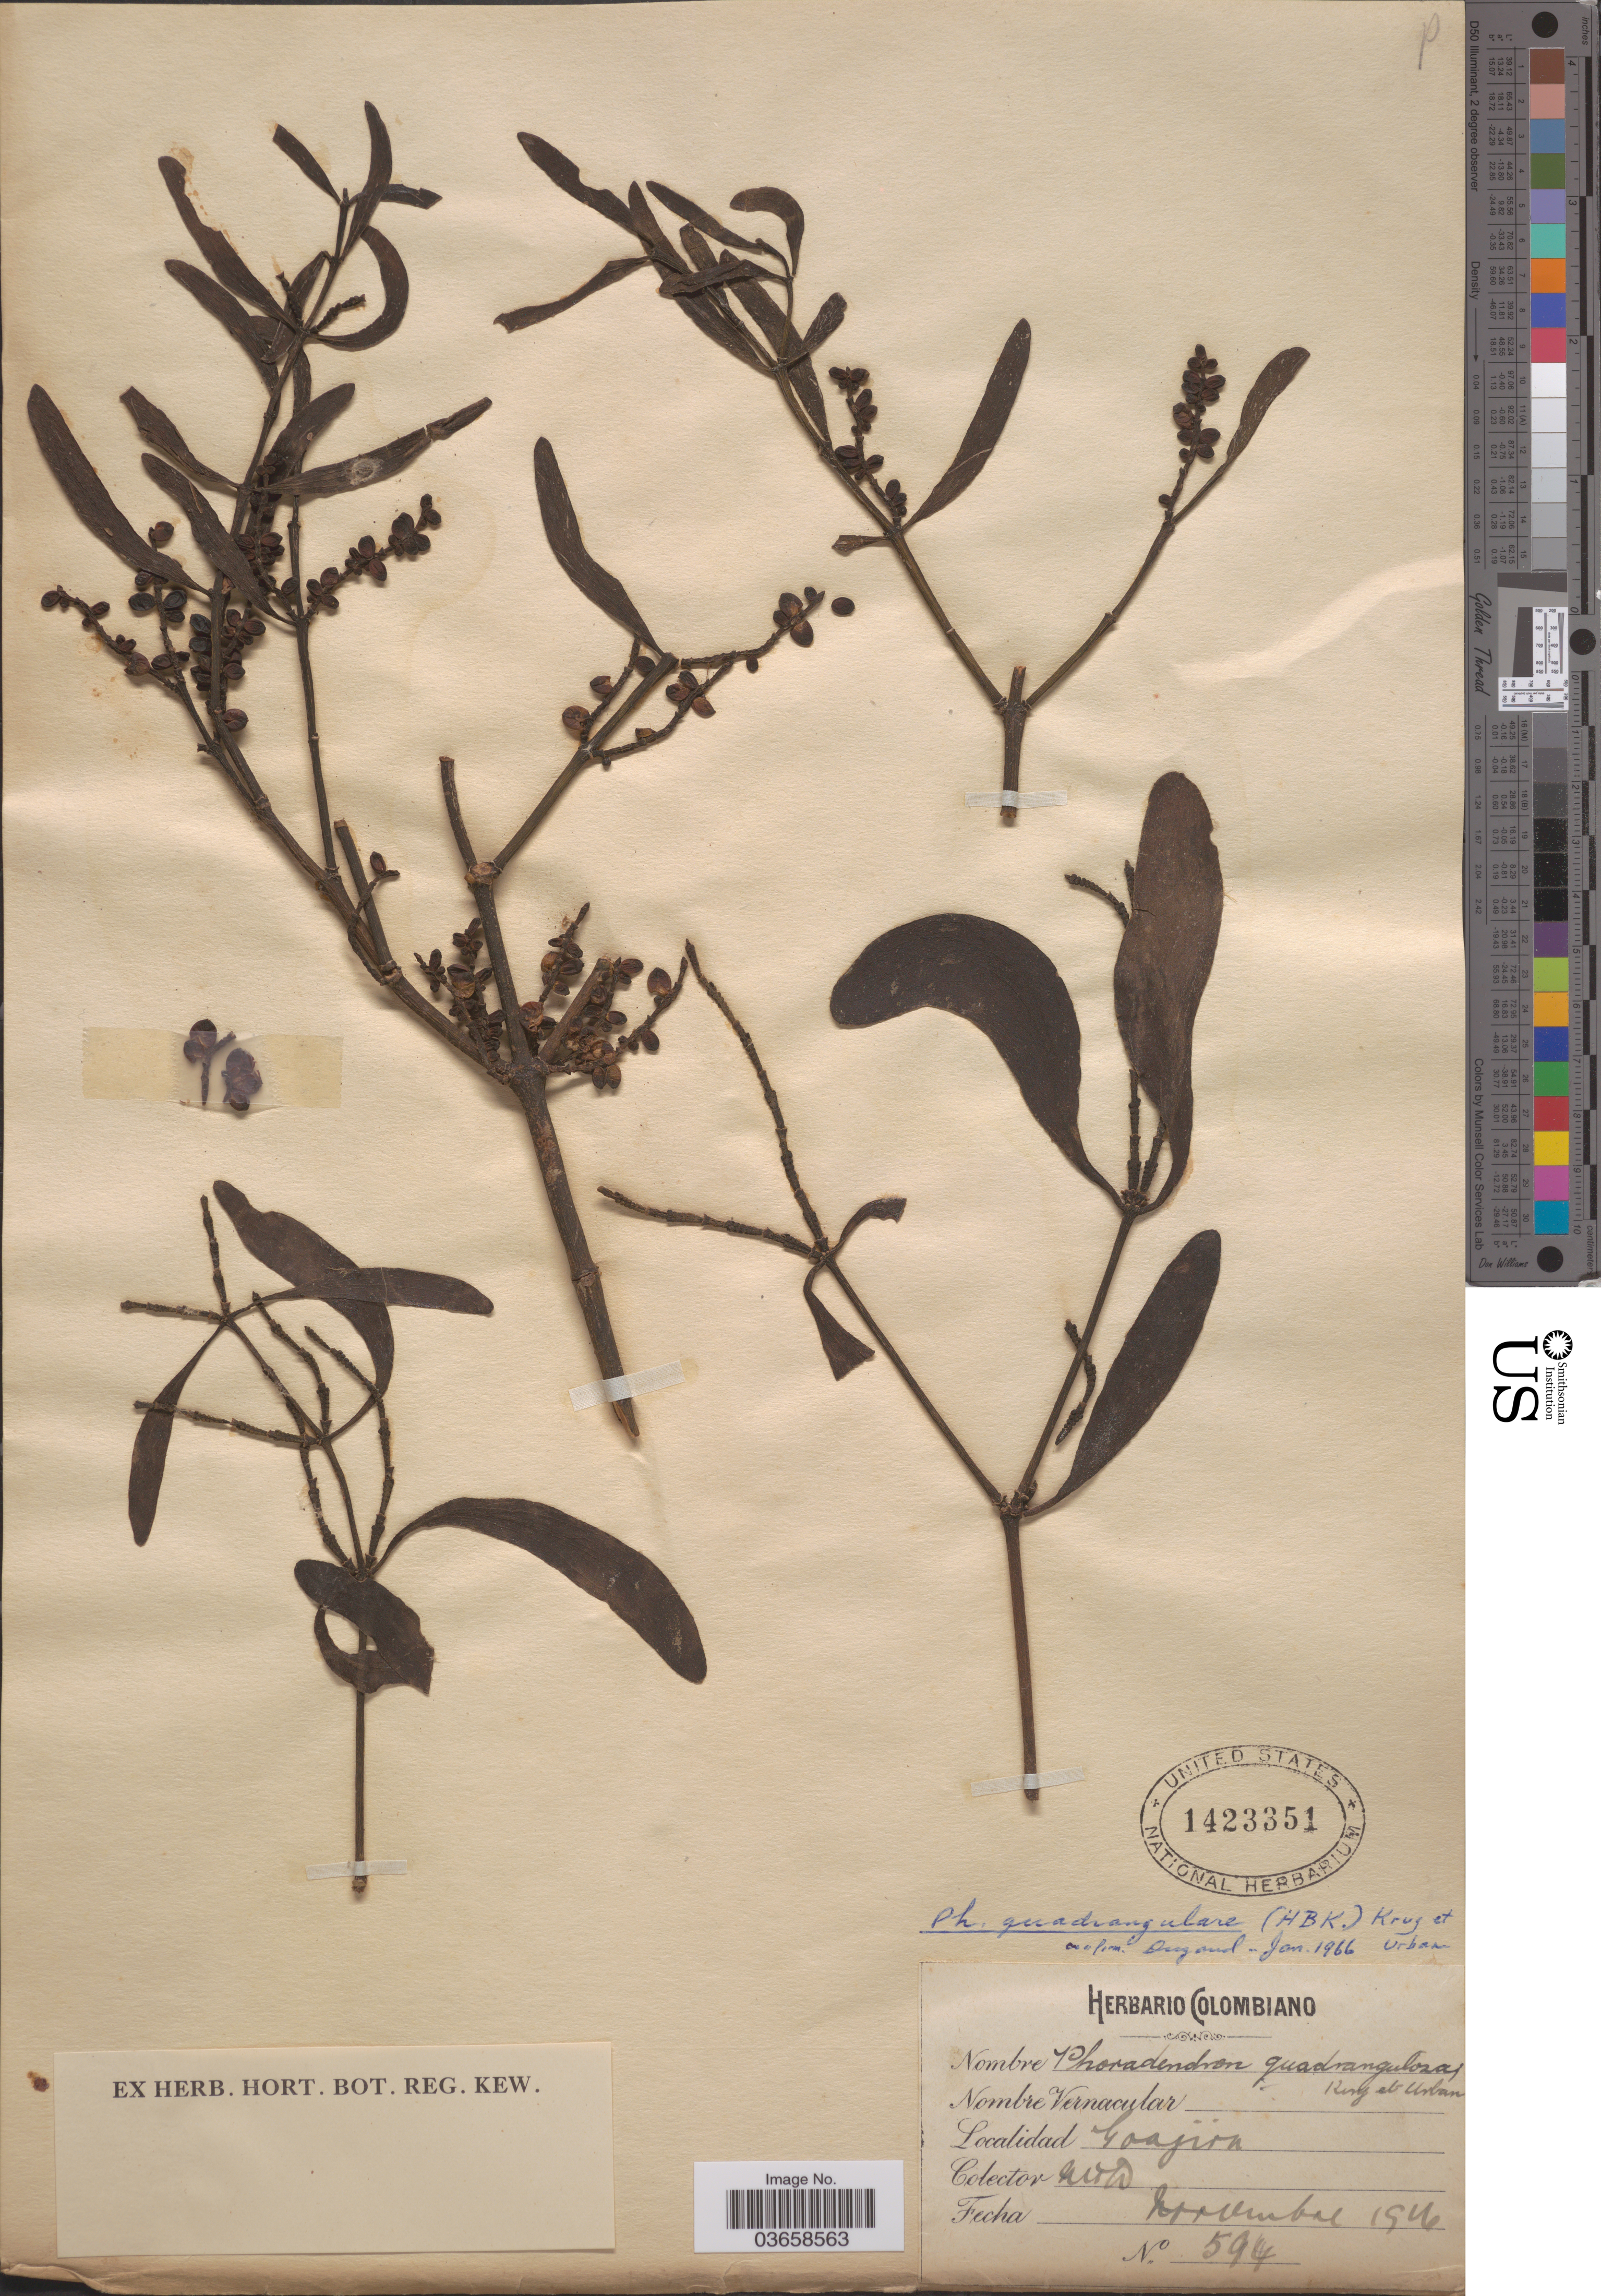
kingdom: Plantae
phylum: Tracheophyta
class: Magnoliopsida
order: Santalales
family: Viscaceae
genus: Phoradendron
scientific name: Phoradendron quadrangulare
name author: (Kunth) Griseb.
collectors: M. T. Dawe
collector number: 594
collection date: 1916-11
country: Colombia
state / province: La Guajira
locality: Goajira.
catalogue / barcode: US 1423351